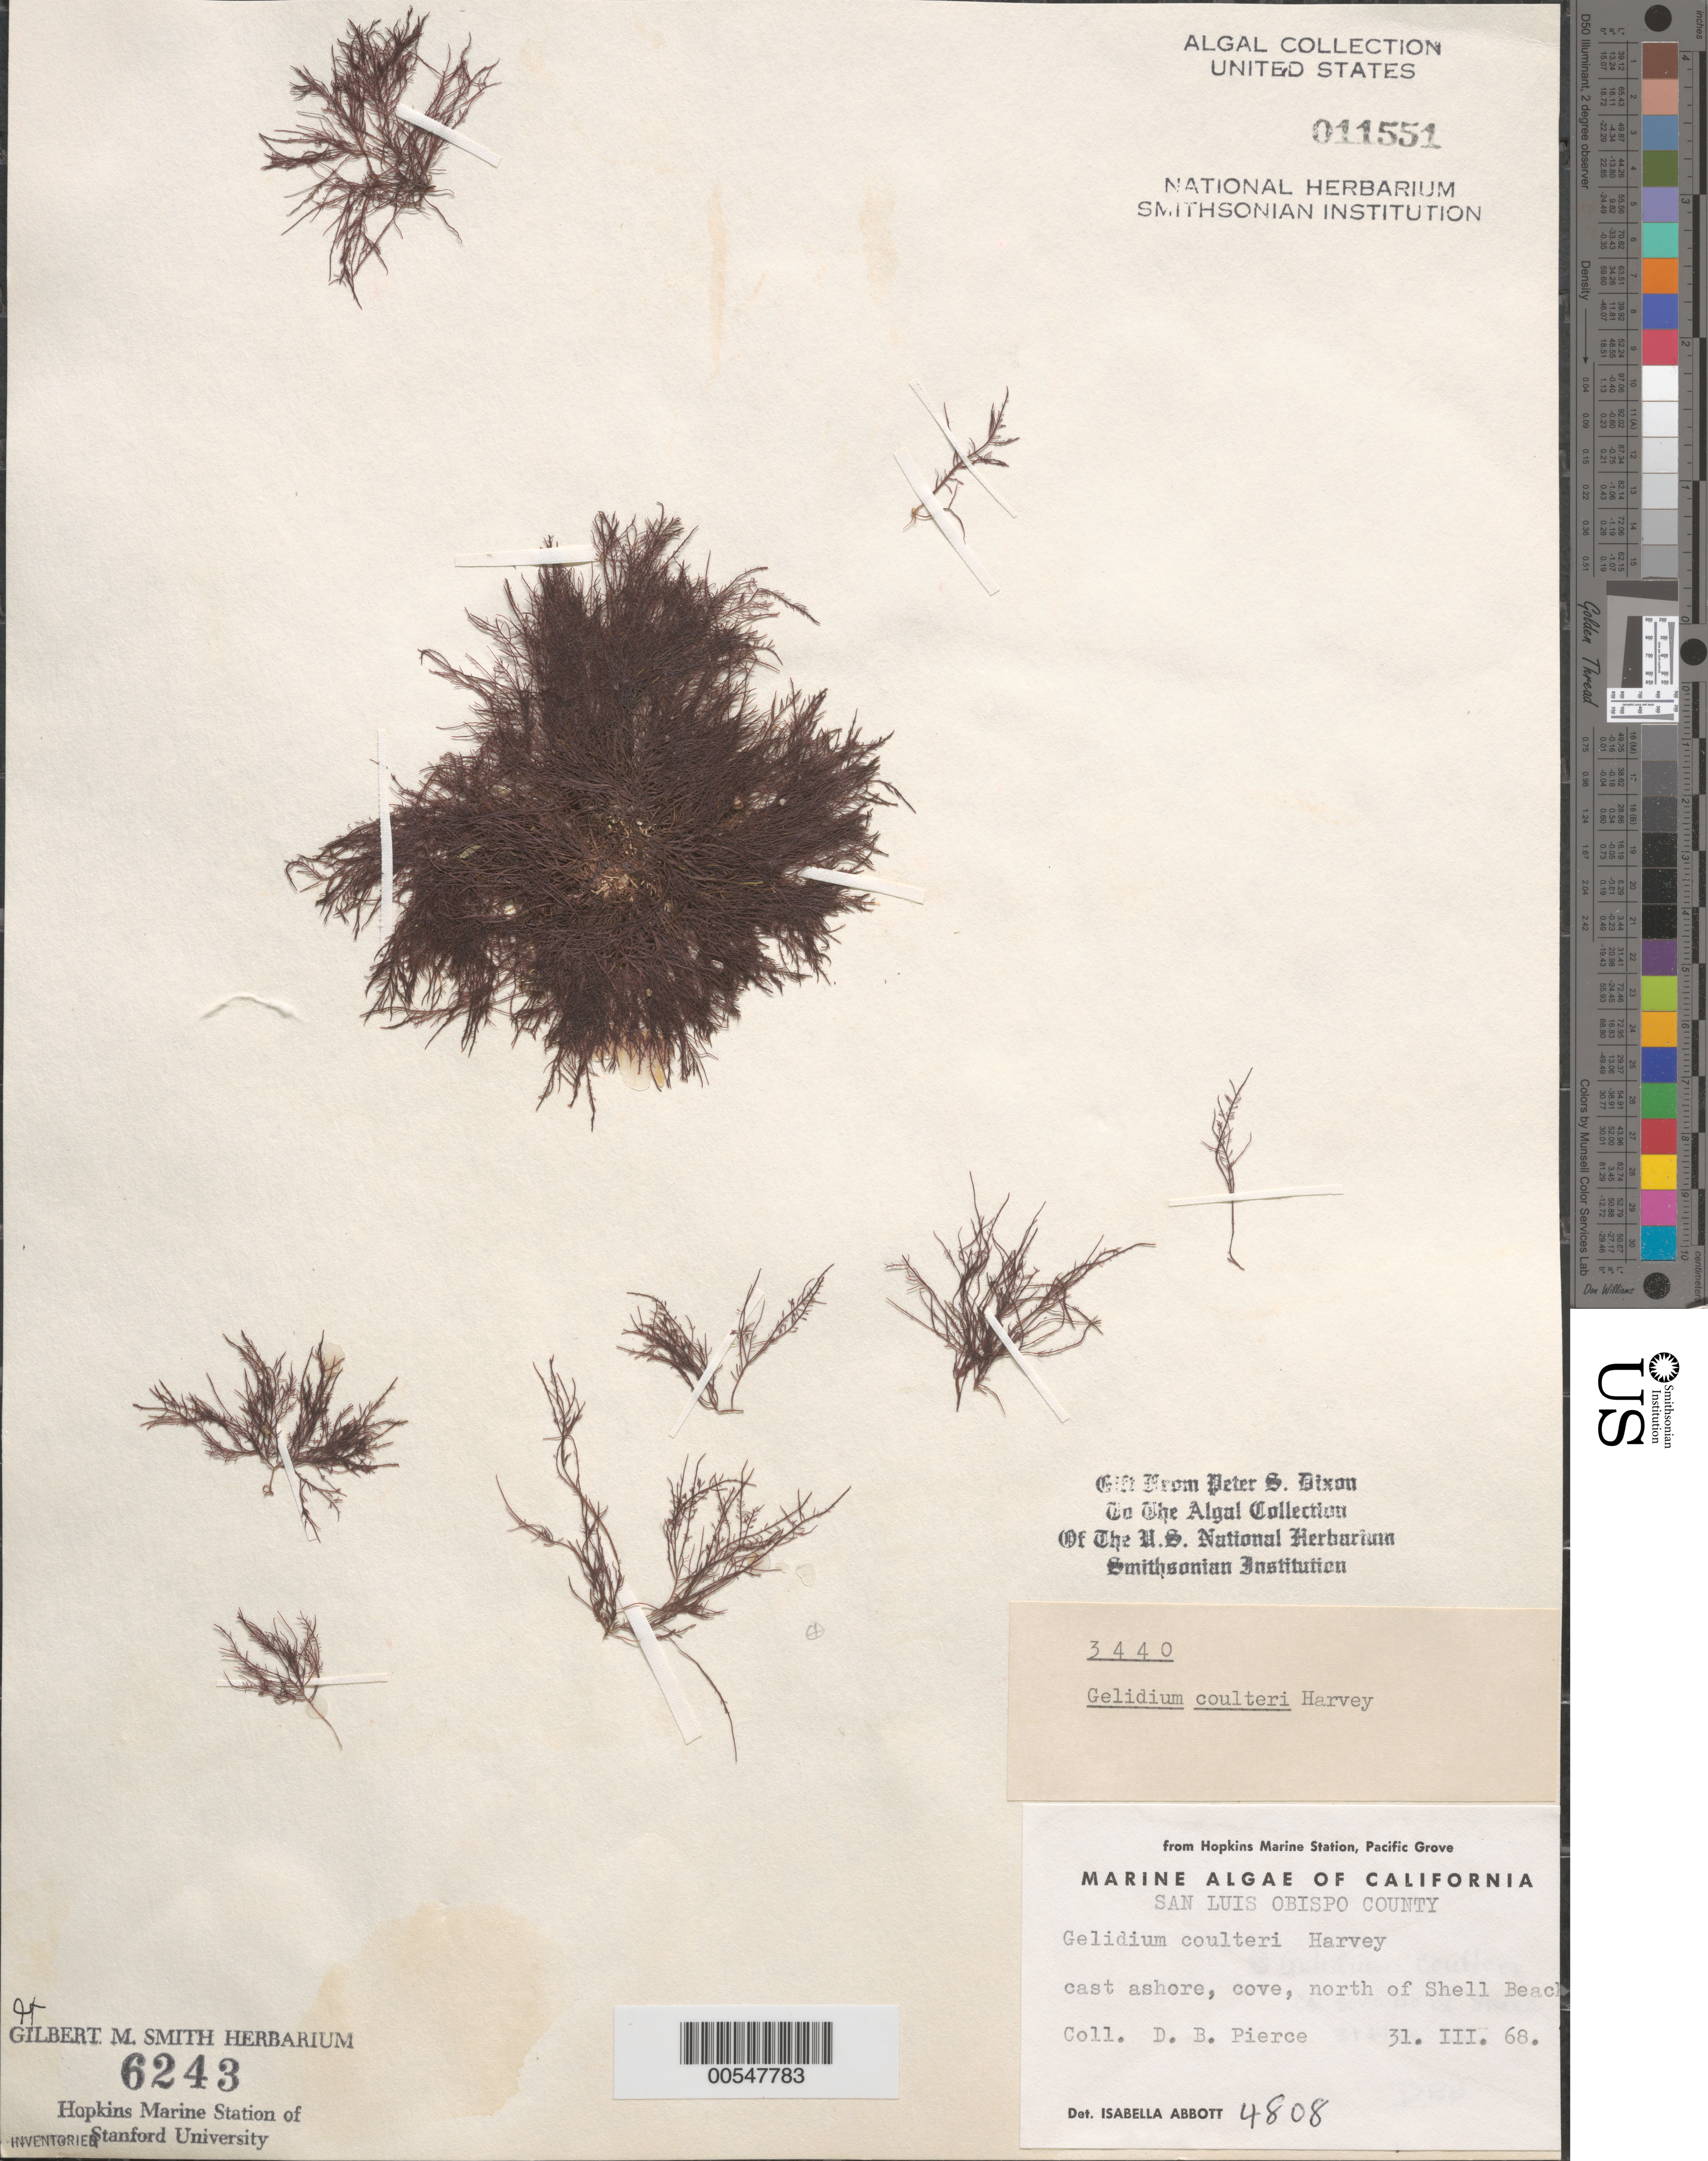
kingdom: Plantae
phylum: Rhodophyta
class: Florideophyceae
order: Gelidiales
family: Gelidiaceae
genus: Gelidium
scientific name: Gelidium coulteri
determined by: Abbott, Isabella A.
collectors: D. Pierce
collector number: IAA 4808 & PSD 3440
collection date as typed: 31 Mar 1968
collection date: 1968-03-31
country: United States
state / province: California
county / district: San Luis Obispo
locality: North of Shell Beach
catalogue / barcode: US 11551